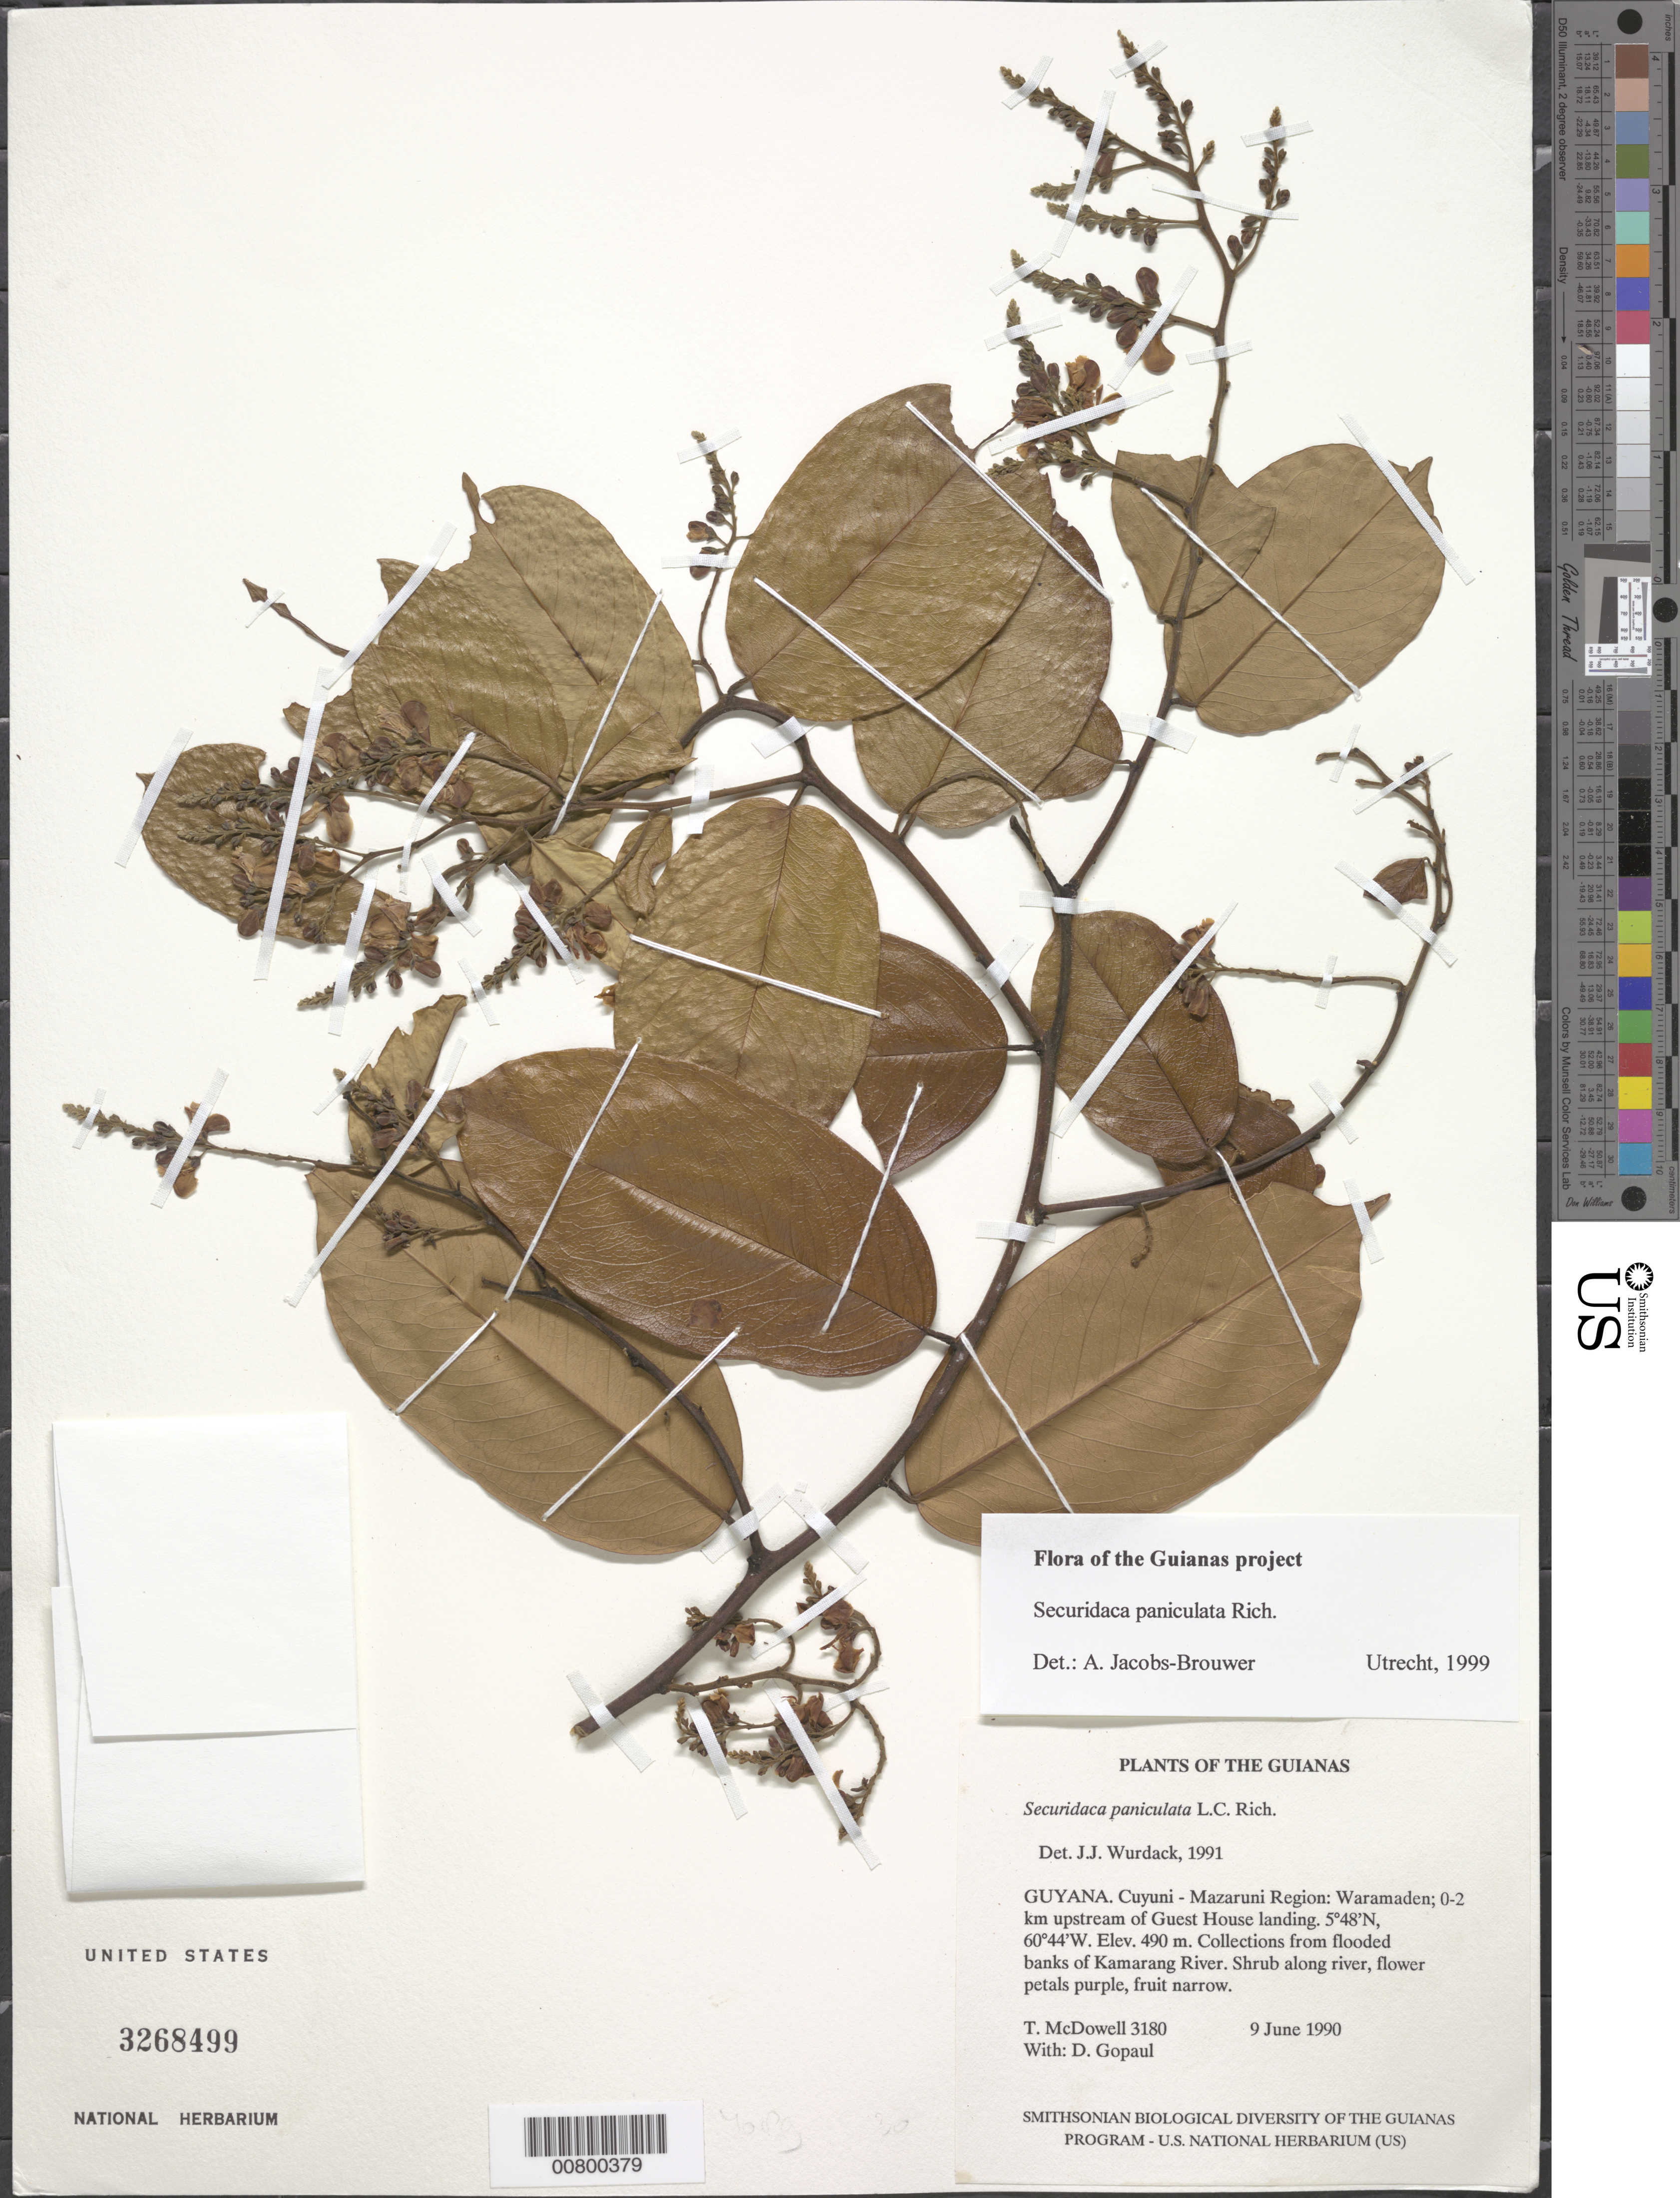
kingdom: Plantae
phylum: Tracheophyta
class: Magnoliopsida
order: Fabales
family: Polygalaceae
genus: Securidaca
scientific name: Securidaca paniculata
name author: Rich.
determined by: Jacobs-Brouwer, A.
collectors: T. McDowell & D. Gopaul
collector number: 3180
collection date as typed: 9 June 1990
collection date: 1990-06-09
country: Guyana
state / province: Cuyuni-Mazaruni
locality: Waramaden, Kamarang River 0-2 km upstream of Guest House landing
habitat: Flooded river banks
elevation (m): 490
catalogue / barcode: US 3268499